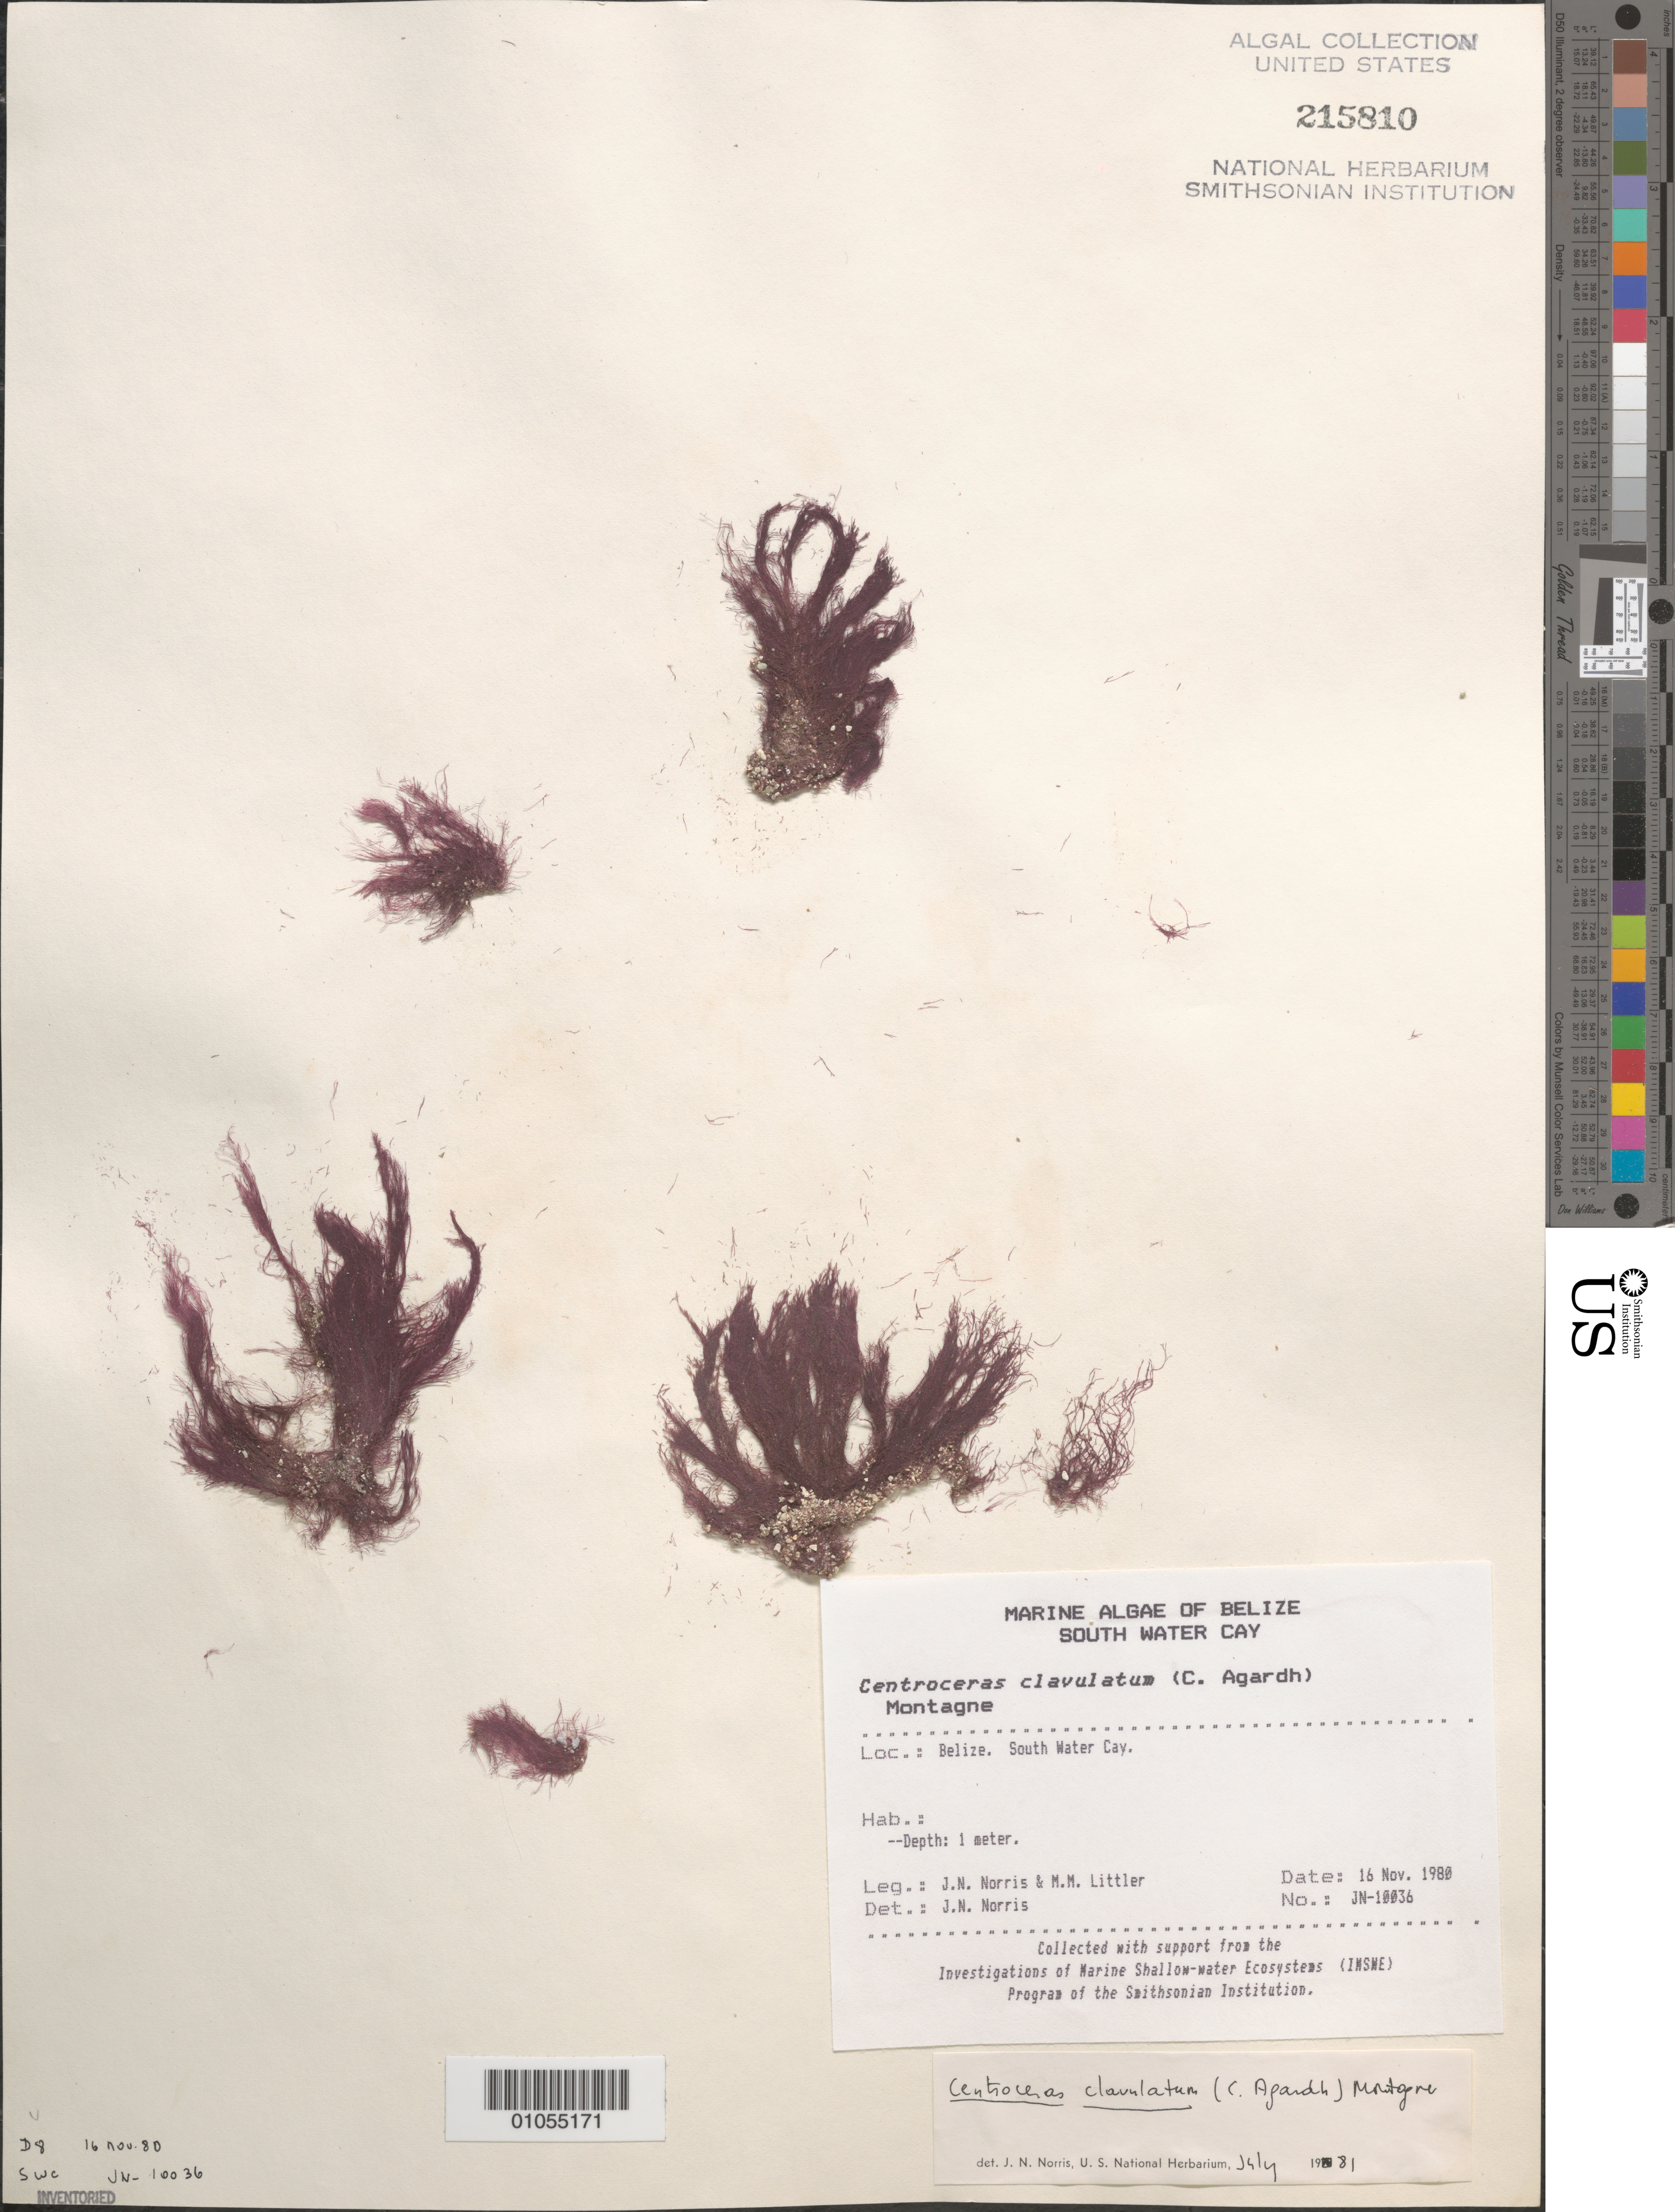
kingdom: Plantae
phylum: Rhodophyta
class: Florideophyceae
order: Ceramiales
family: Ceramiaceae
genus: Centroceras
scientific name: Centroceras clavulatum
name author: (C. Agardh) Mont.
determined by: Norris, James N.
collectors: J. N. Norris & M. M. Littler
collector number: JN-10036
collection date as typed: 16 Nov 1980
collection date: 1980-11-16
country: Belize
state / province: Stann Creek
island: South Water Cay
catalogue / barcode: US 215810